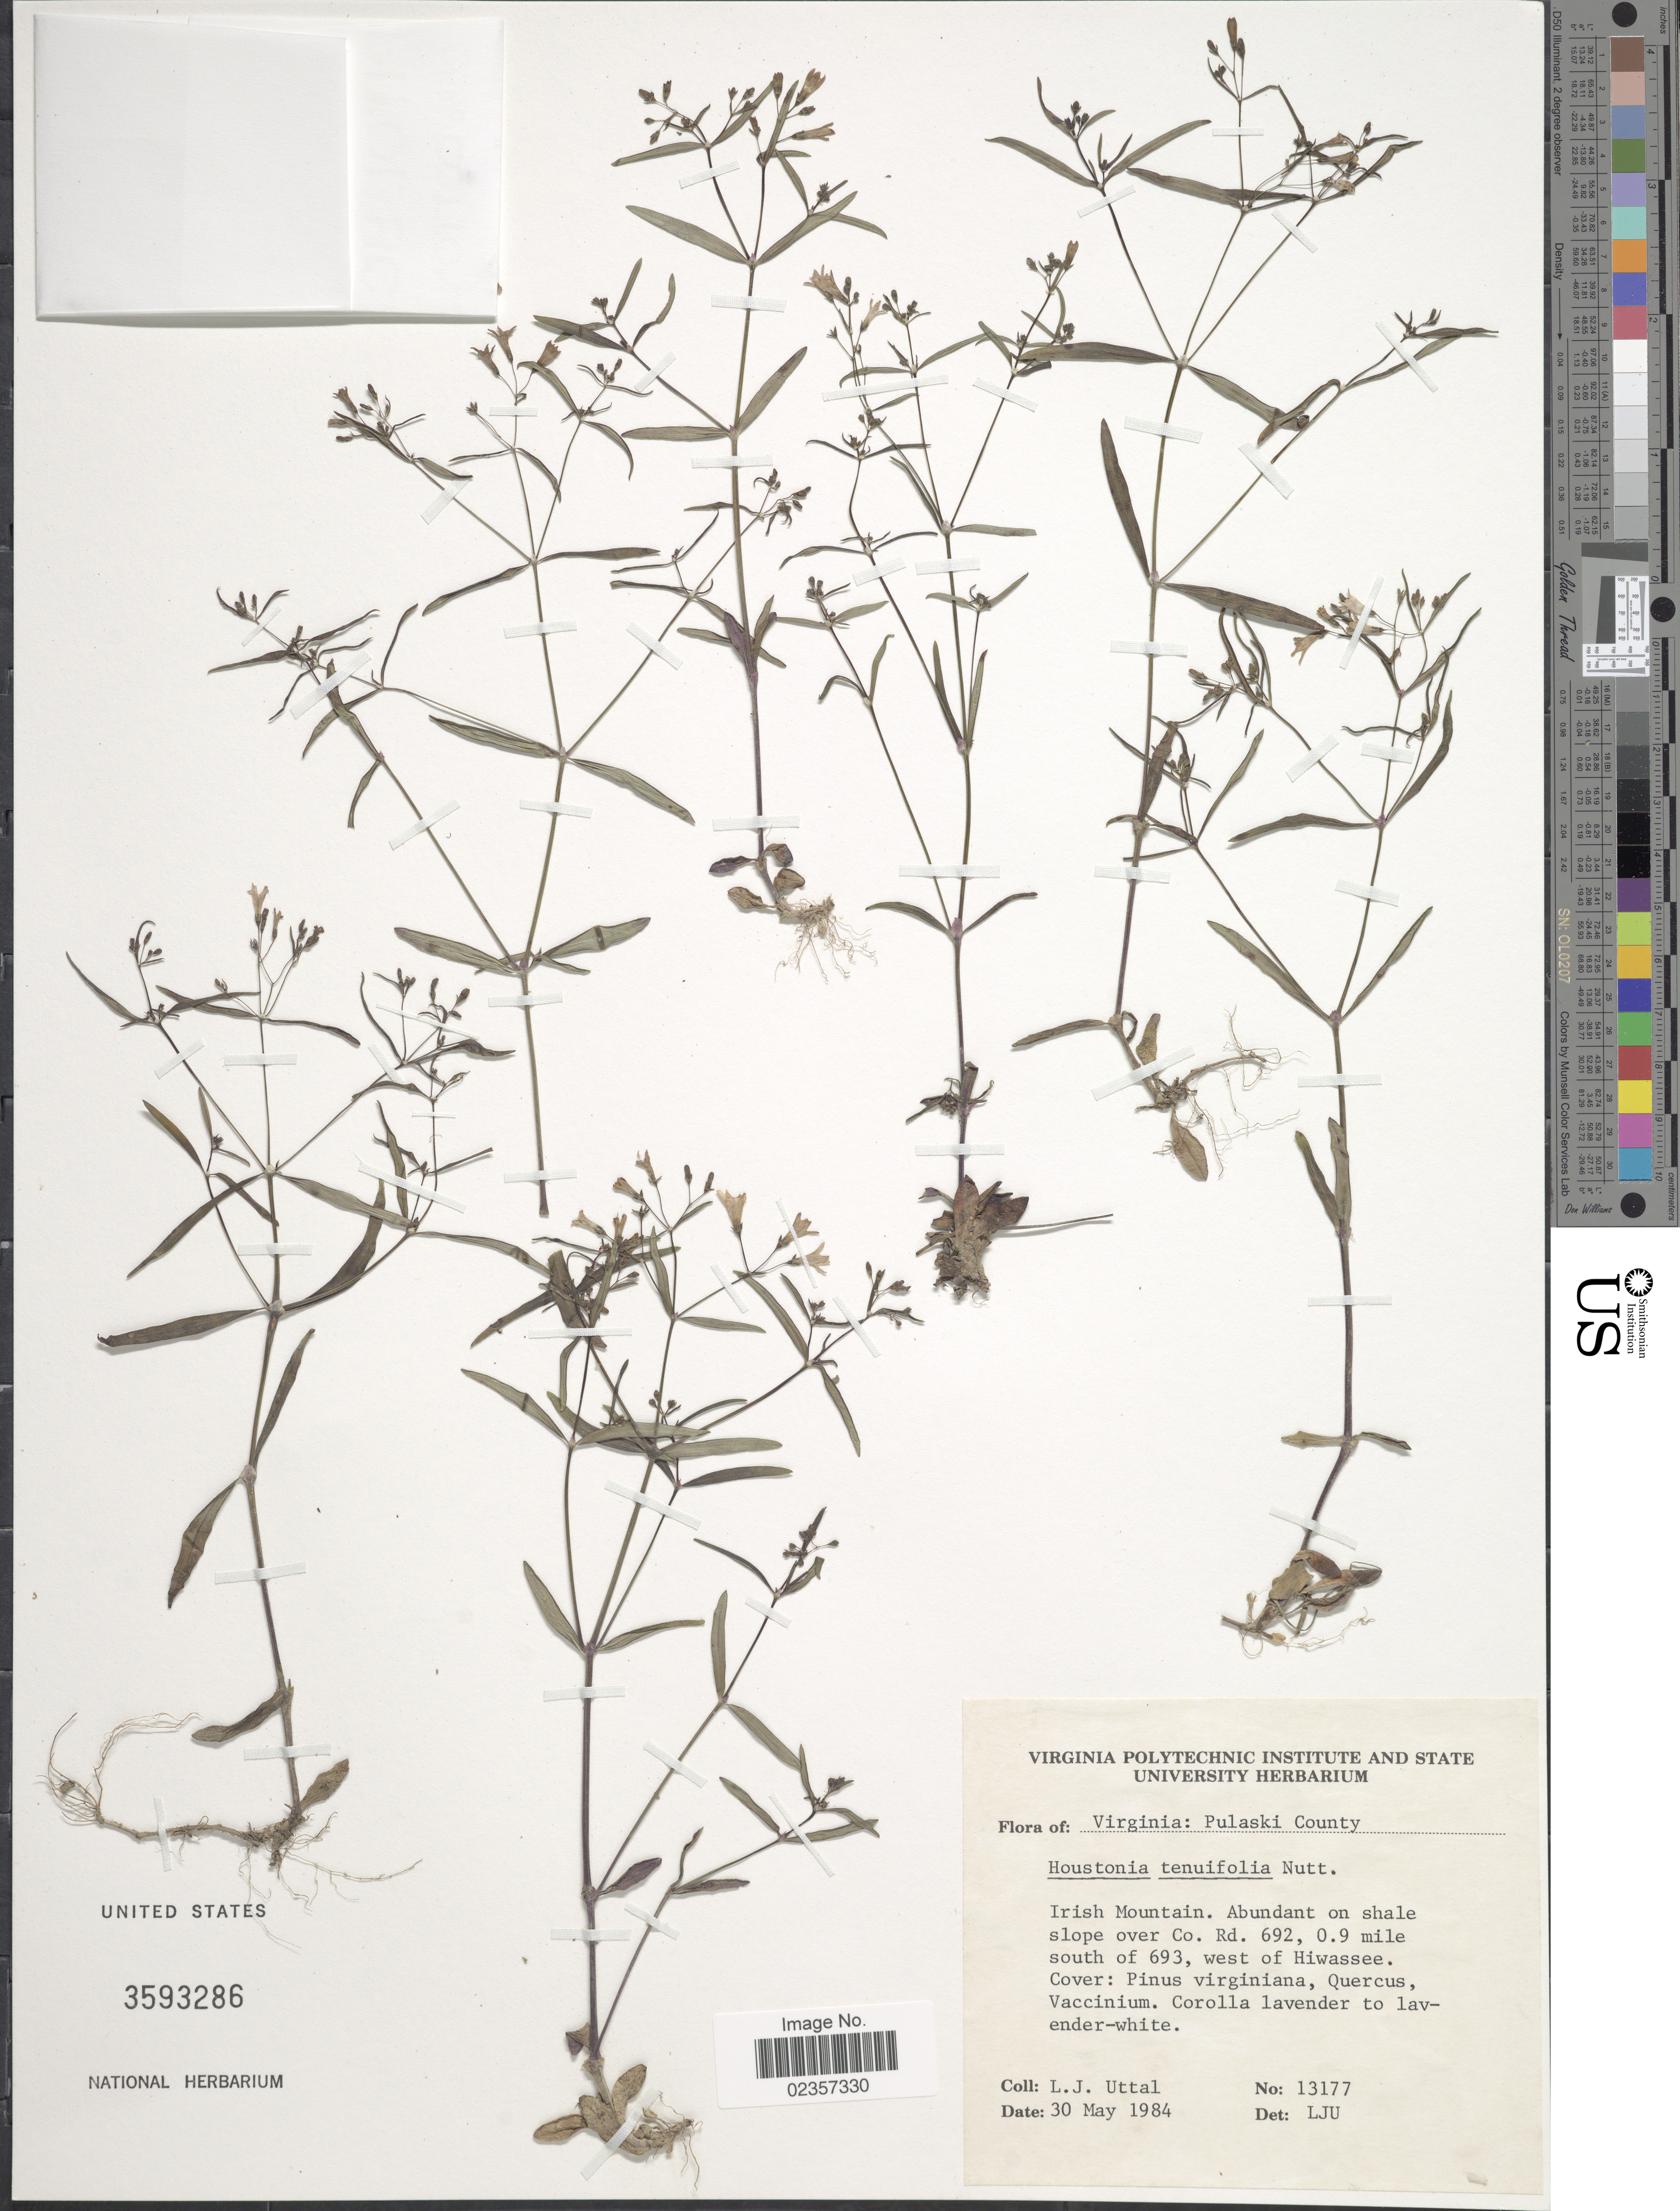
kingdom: Plantae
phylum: Tracheophyta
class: Magnoliopsida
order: Gentianales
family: Rubiaceae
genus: Houstonia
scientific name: Houstonia longifolia var. tenuifolia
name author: (Nutt.) Alph. Wood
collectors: L. Uttal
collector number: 13177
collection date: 1984-05-30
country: United States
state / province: Virginia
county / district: Pulaski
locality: Pulaski County. Irish Mountain. Abundant on shale slope over Co. Rd. 692, 0.9 mile south of 693, west of Hiwassee.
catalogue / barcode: US 3593286